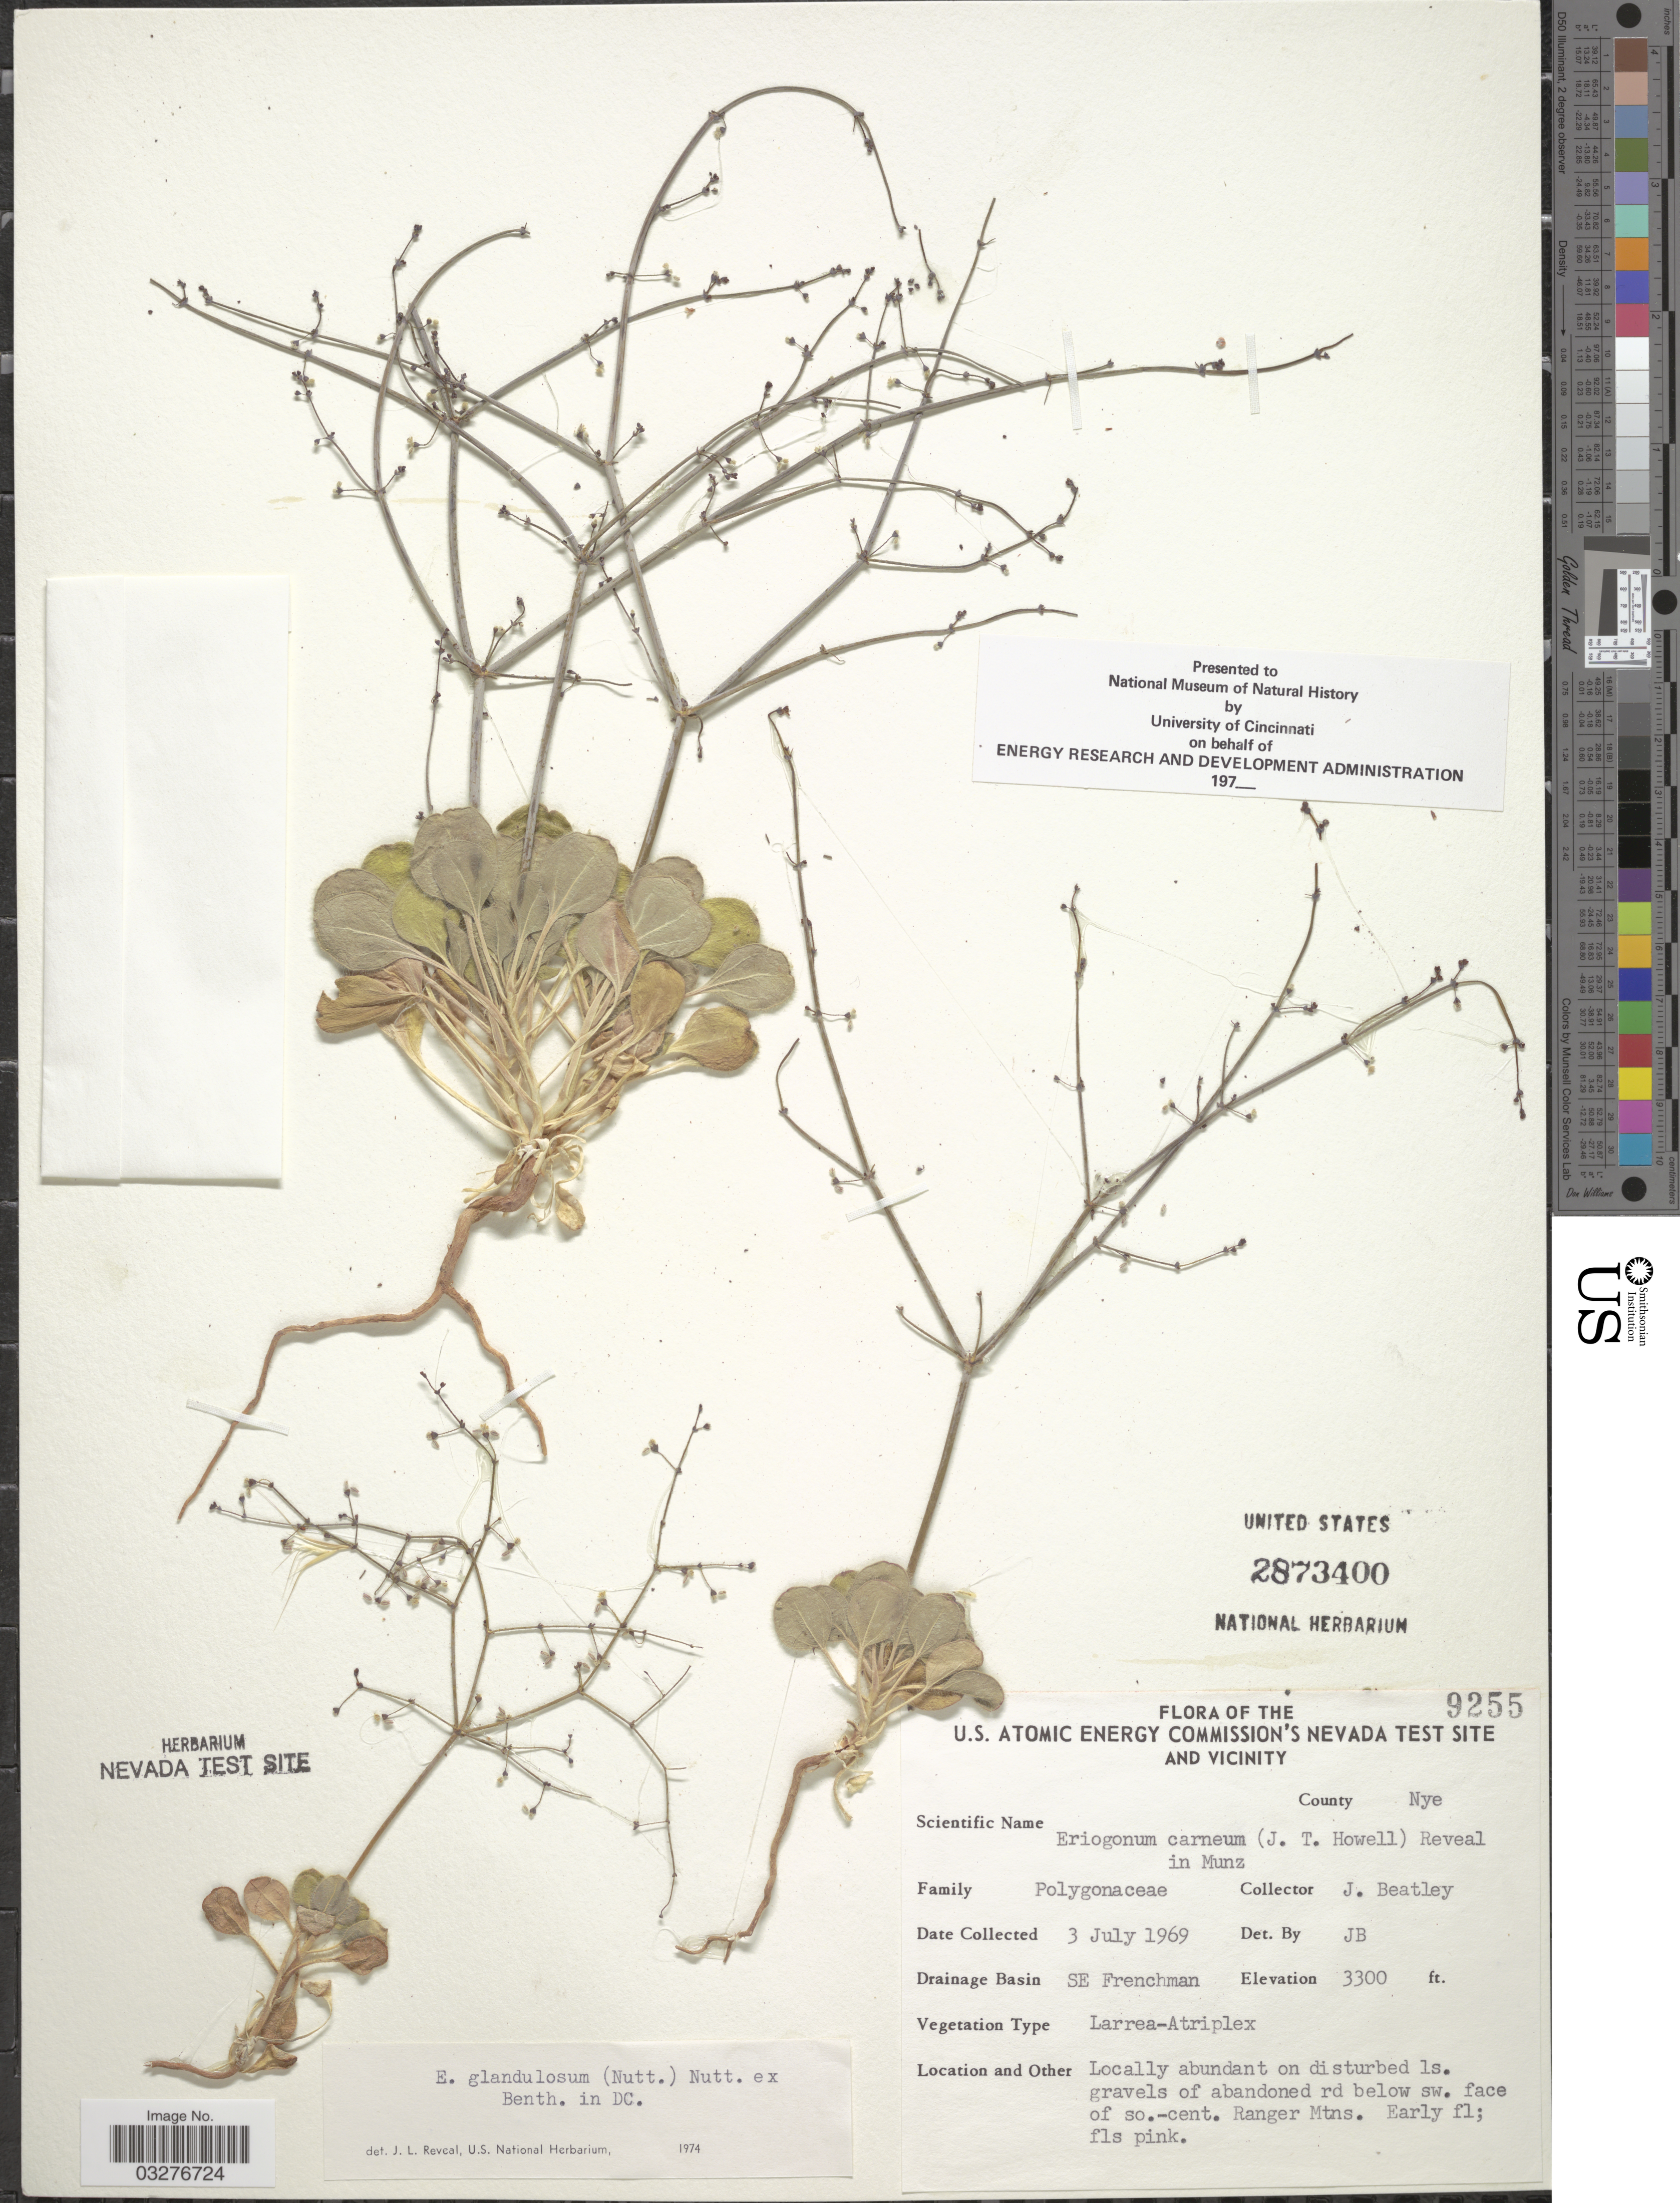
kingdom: Plantae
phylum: Tracheophyta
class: Magnoliopsida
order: Caryophyllales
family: Polygonaceae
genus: Eriogonum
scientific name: Eriogonum glandulosum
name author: (Nutt.) Nutt. ex Benth.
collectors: J. C. Beatley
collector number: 9255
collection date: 1969-07-03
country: United States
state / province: Nevada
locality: U. S. Atomic Energy Commission's Nevada Test Site and Vicinity. County Nye. Drainage Basin SE Frenchman. Rd below sw. face of so.-cent. Ranger Mtns.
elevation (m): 1006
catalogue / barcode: US 2873400